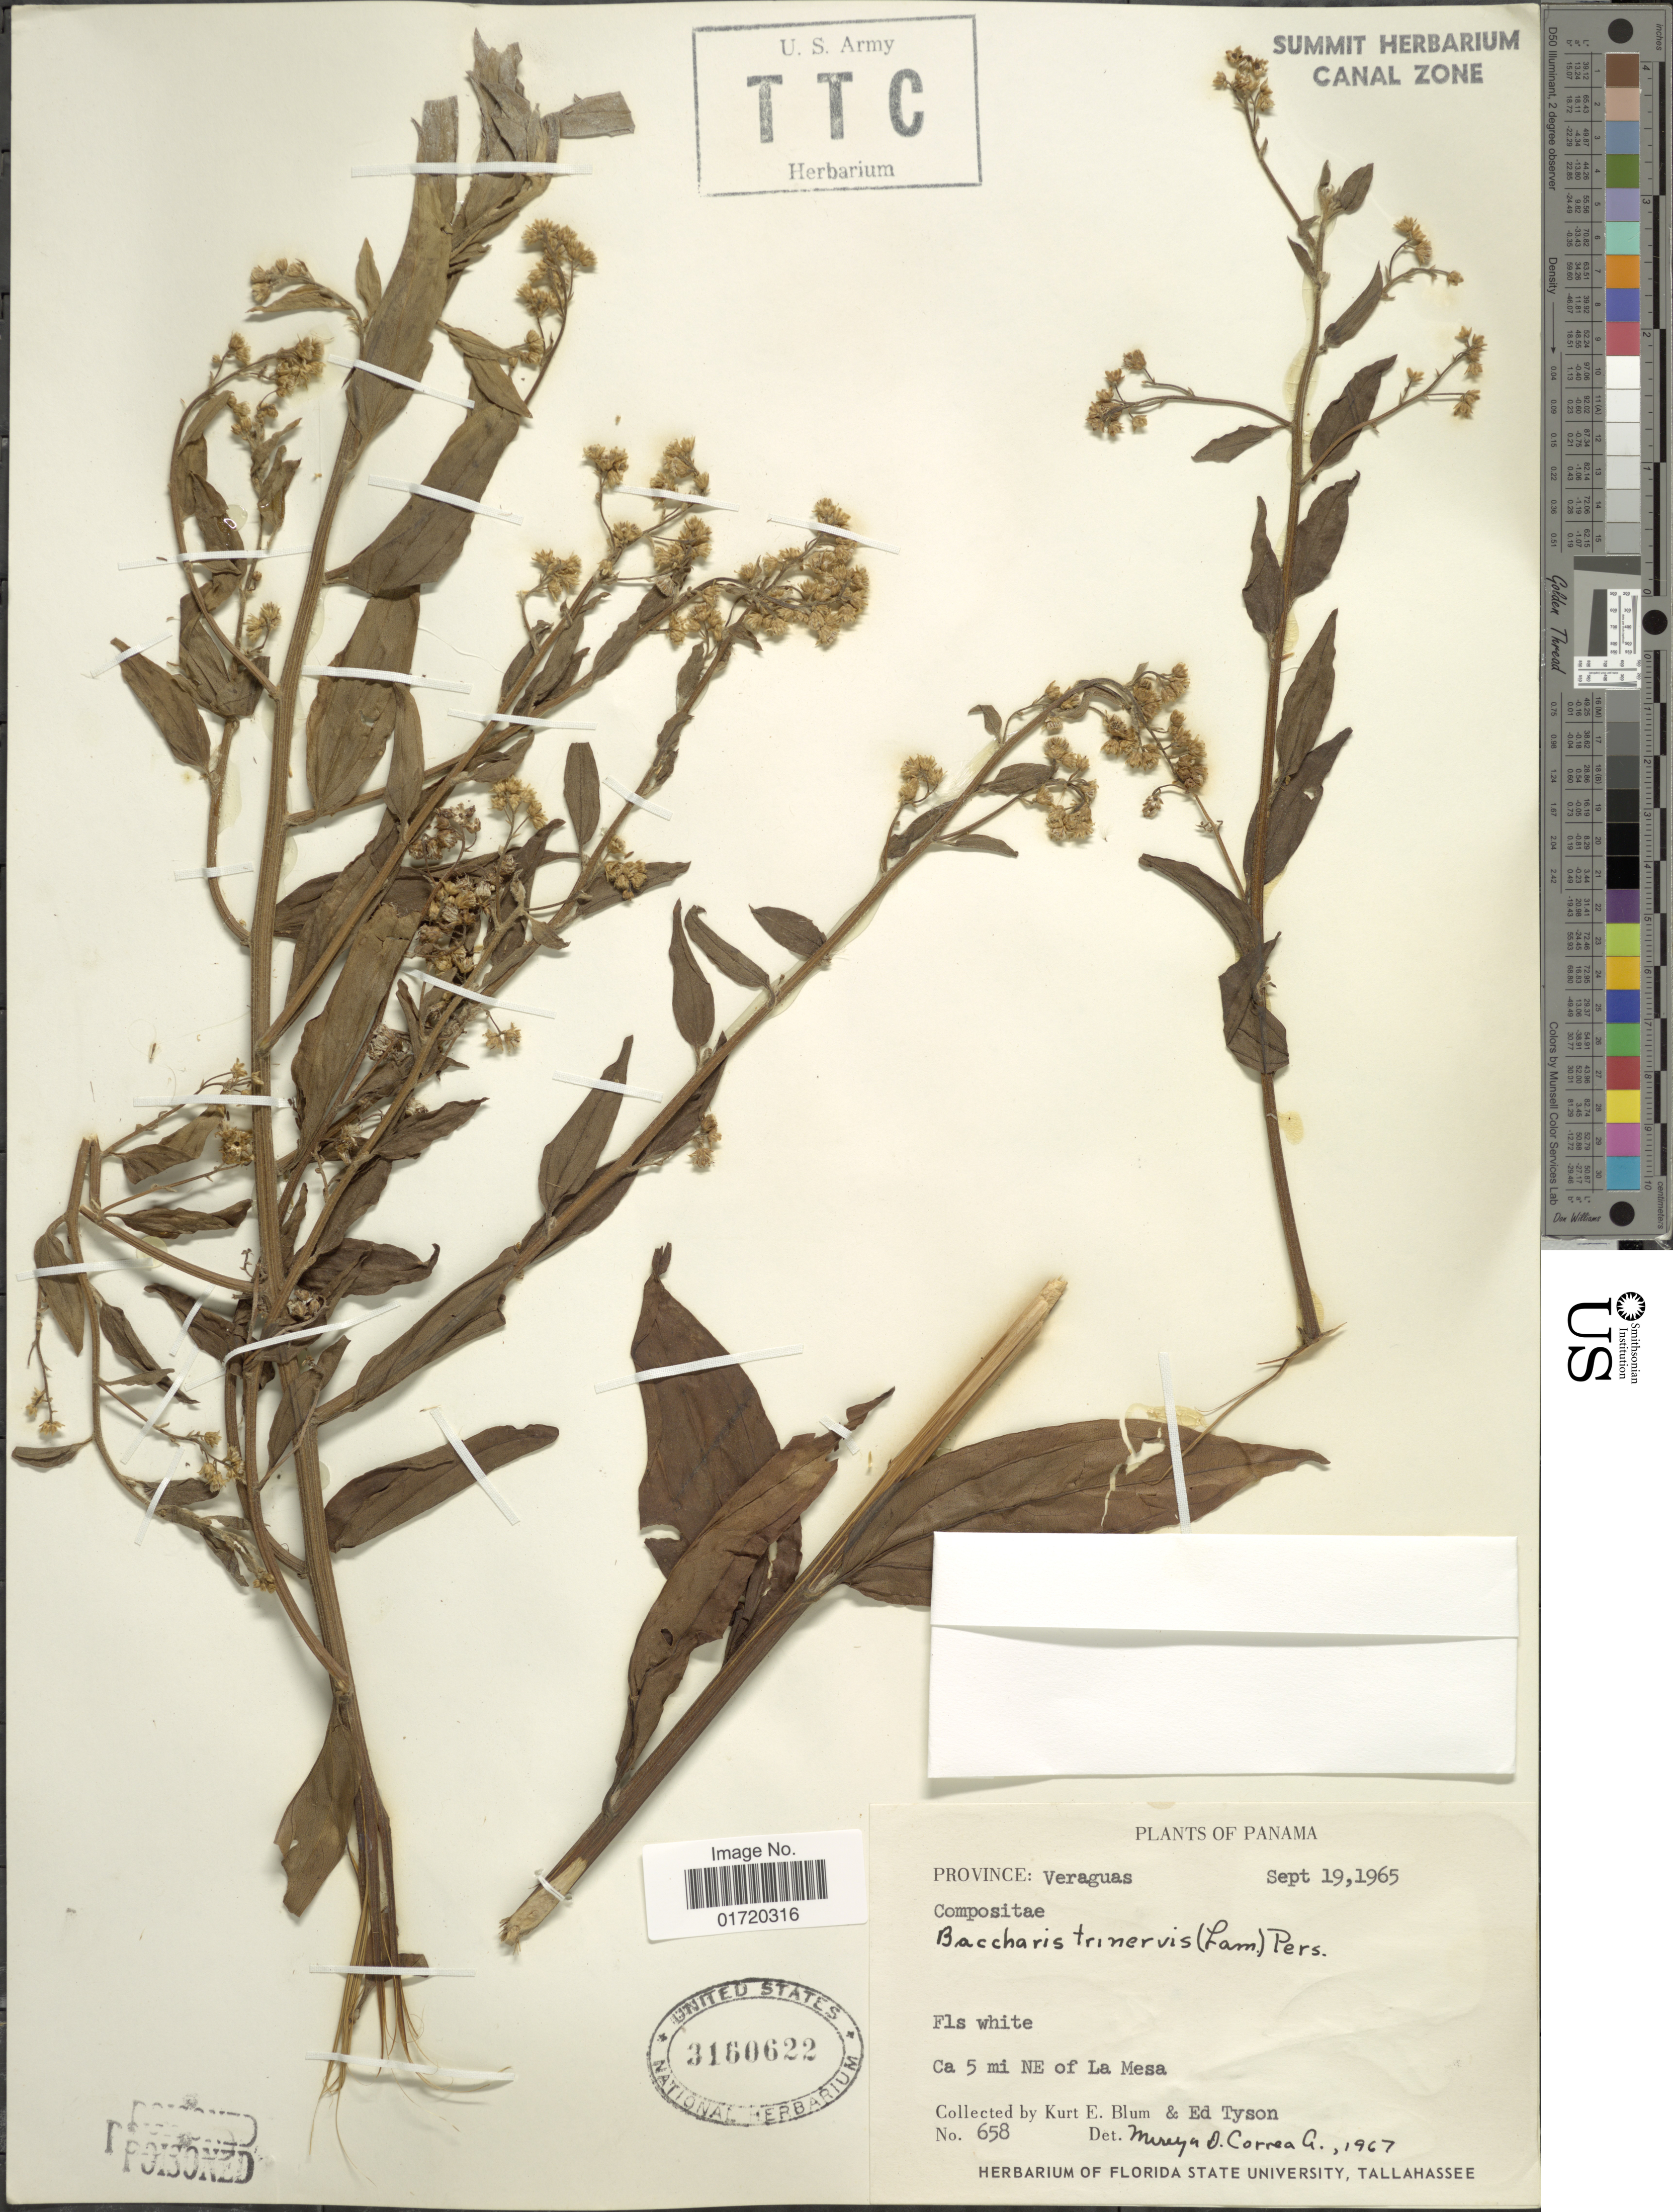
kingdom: Plantae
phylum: Tracheophyta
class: Magnoliopsida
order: Asterales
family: Asteraceae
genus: Baccharis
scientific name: Baccharis trinervis var. rhexioides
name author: (Kunth) Baker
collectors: K. E. Blum & E. Tyson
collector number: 658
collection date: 1965-09-19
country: Panama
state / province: Veraguas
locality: Ca 5 mi NE of La Mesa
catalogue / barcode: US 3160622